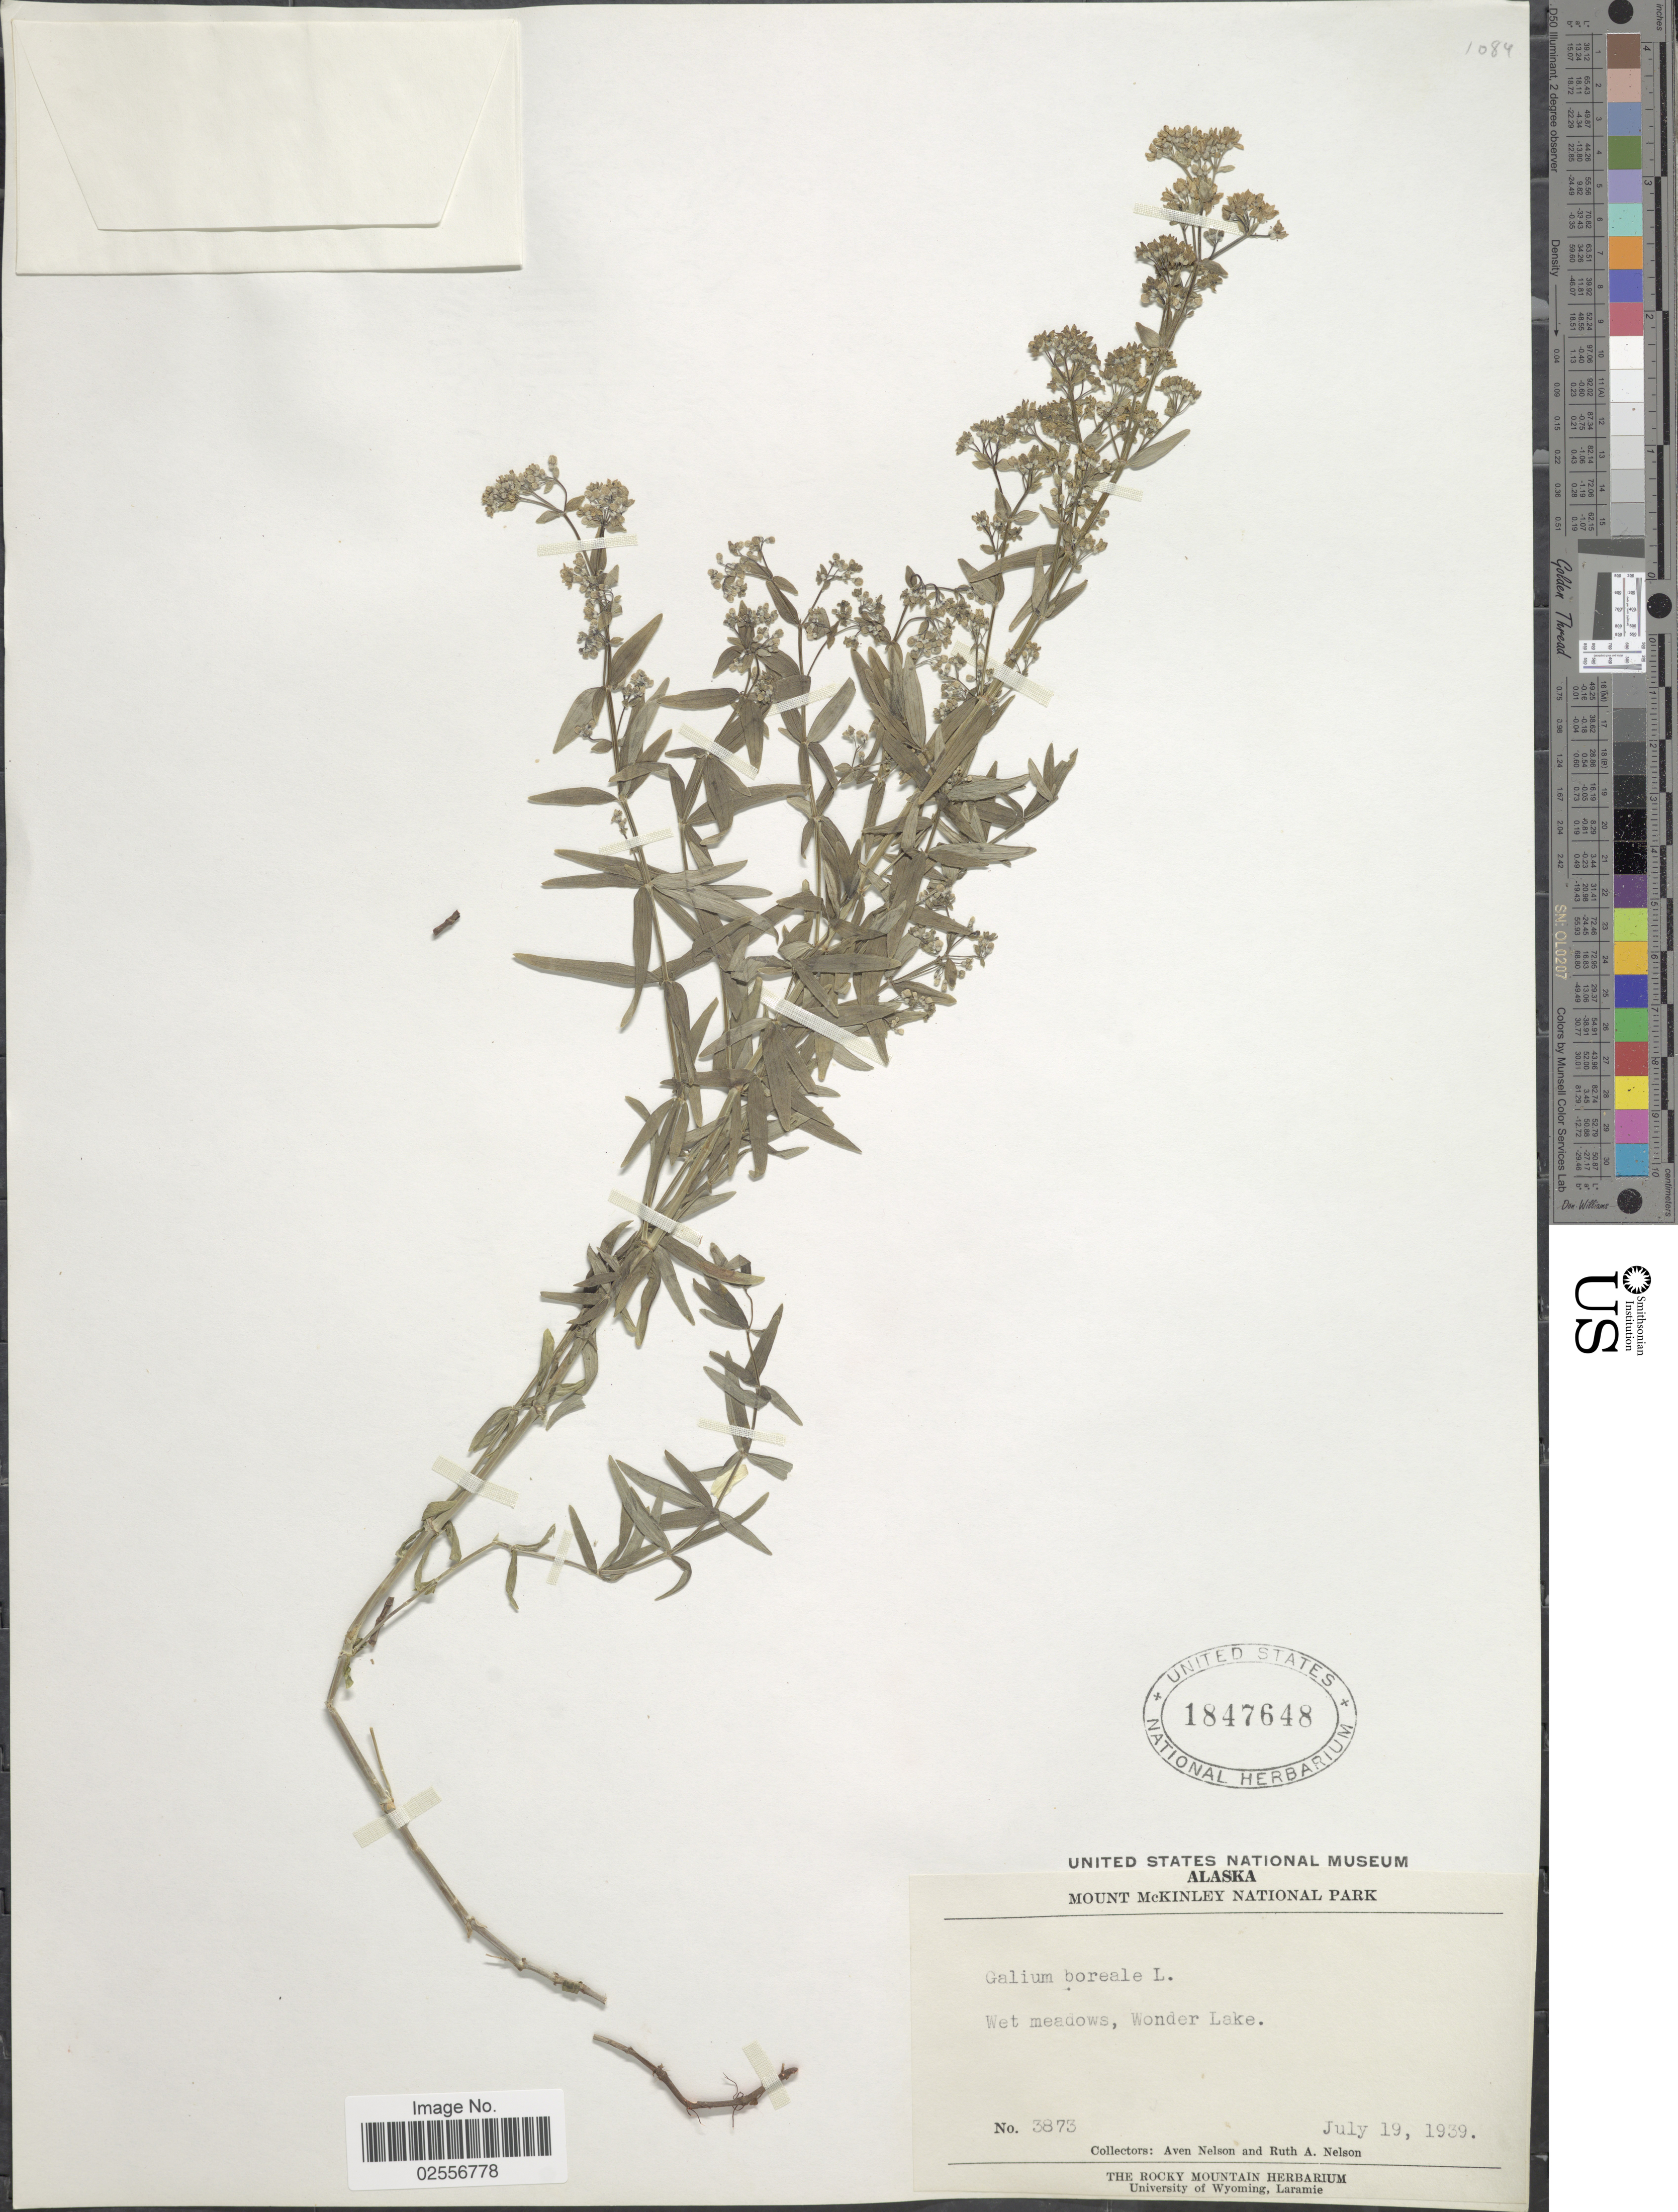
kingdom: Plantae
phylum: Tracheophyta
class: Magnoliopsida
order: Gentianales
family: Rubiaceae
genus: Galium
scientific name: Galium boreale L.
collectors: A. Nelson & R. A. Nelson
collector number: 3873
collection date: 1939-07-19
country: United States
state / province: Alaska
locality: Mount McKinley National Park. Wet meadows, Wonder Lake.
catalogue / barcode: US 1847648